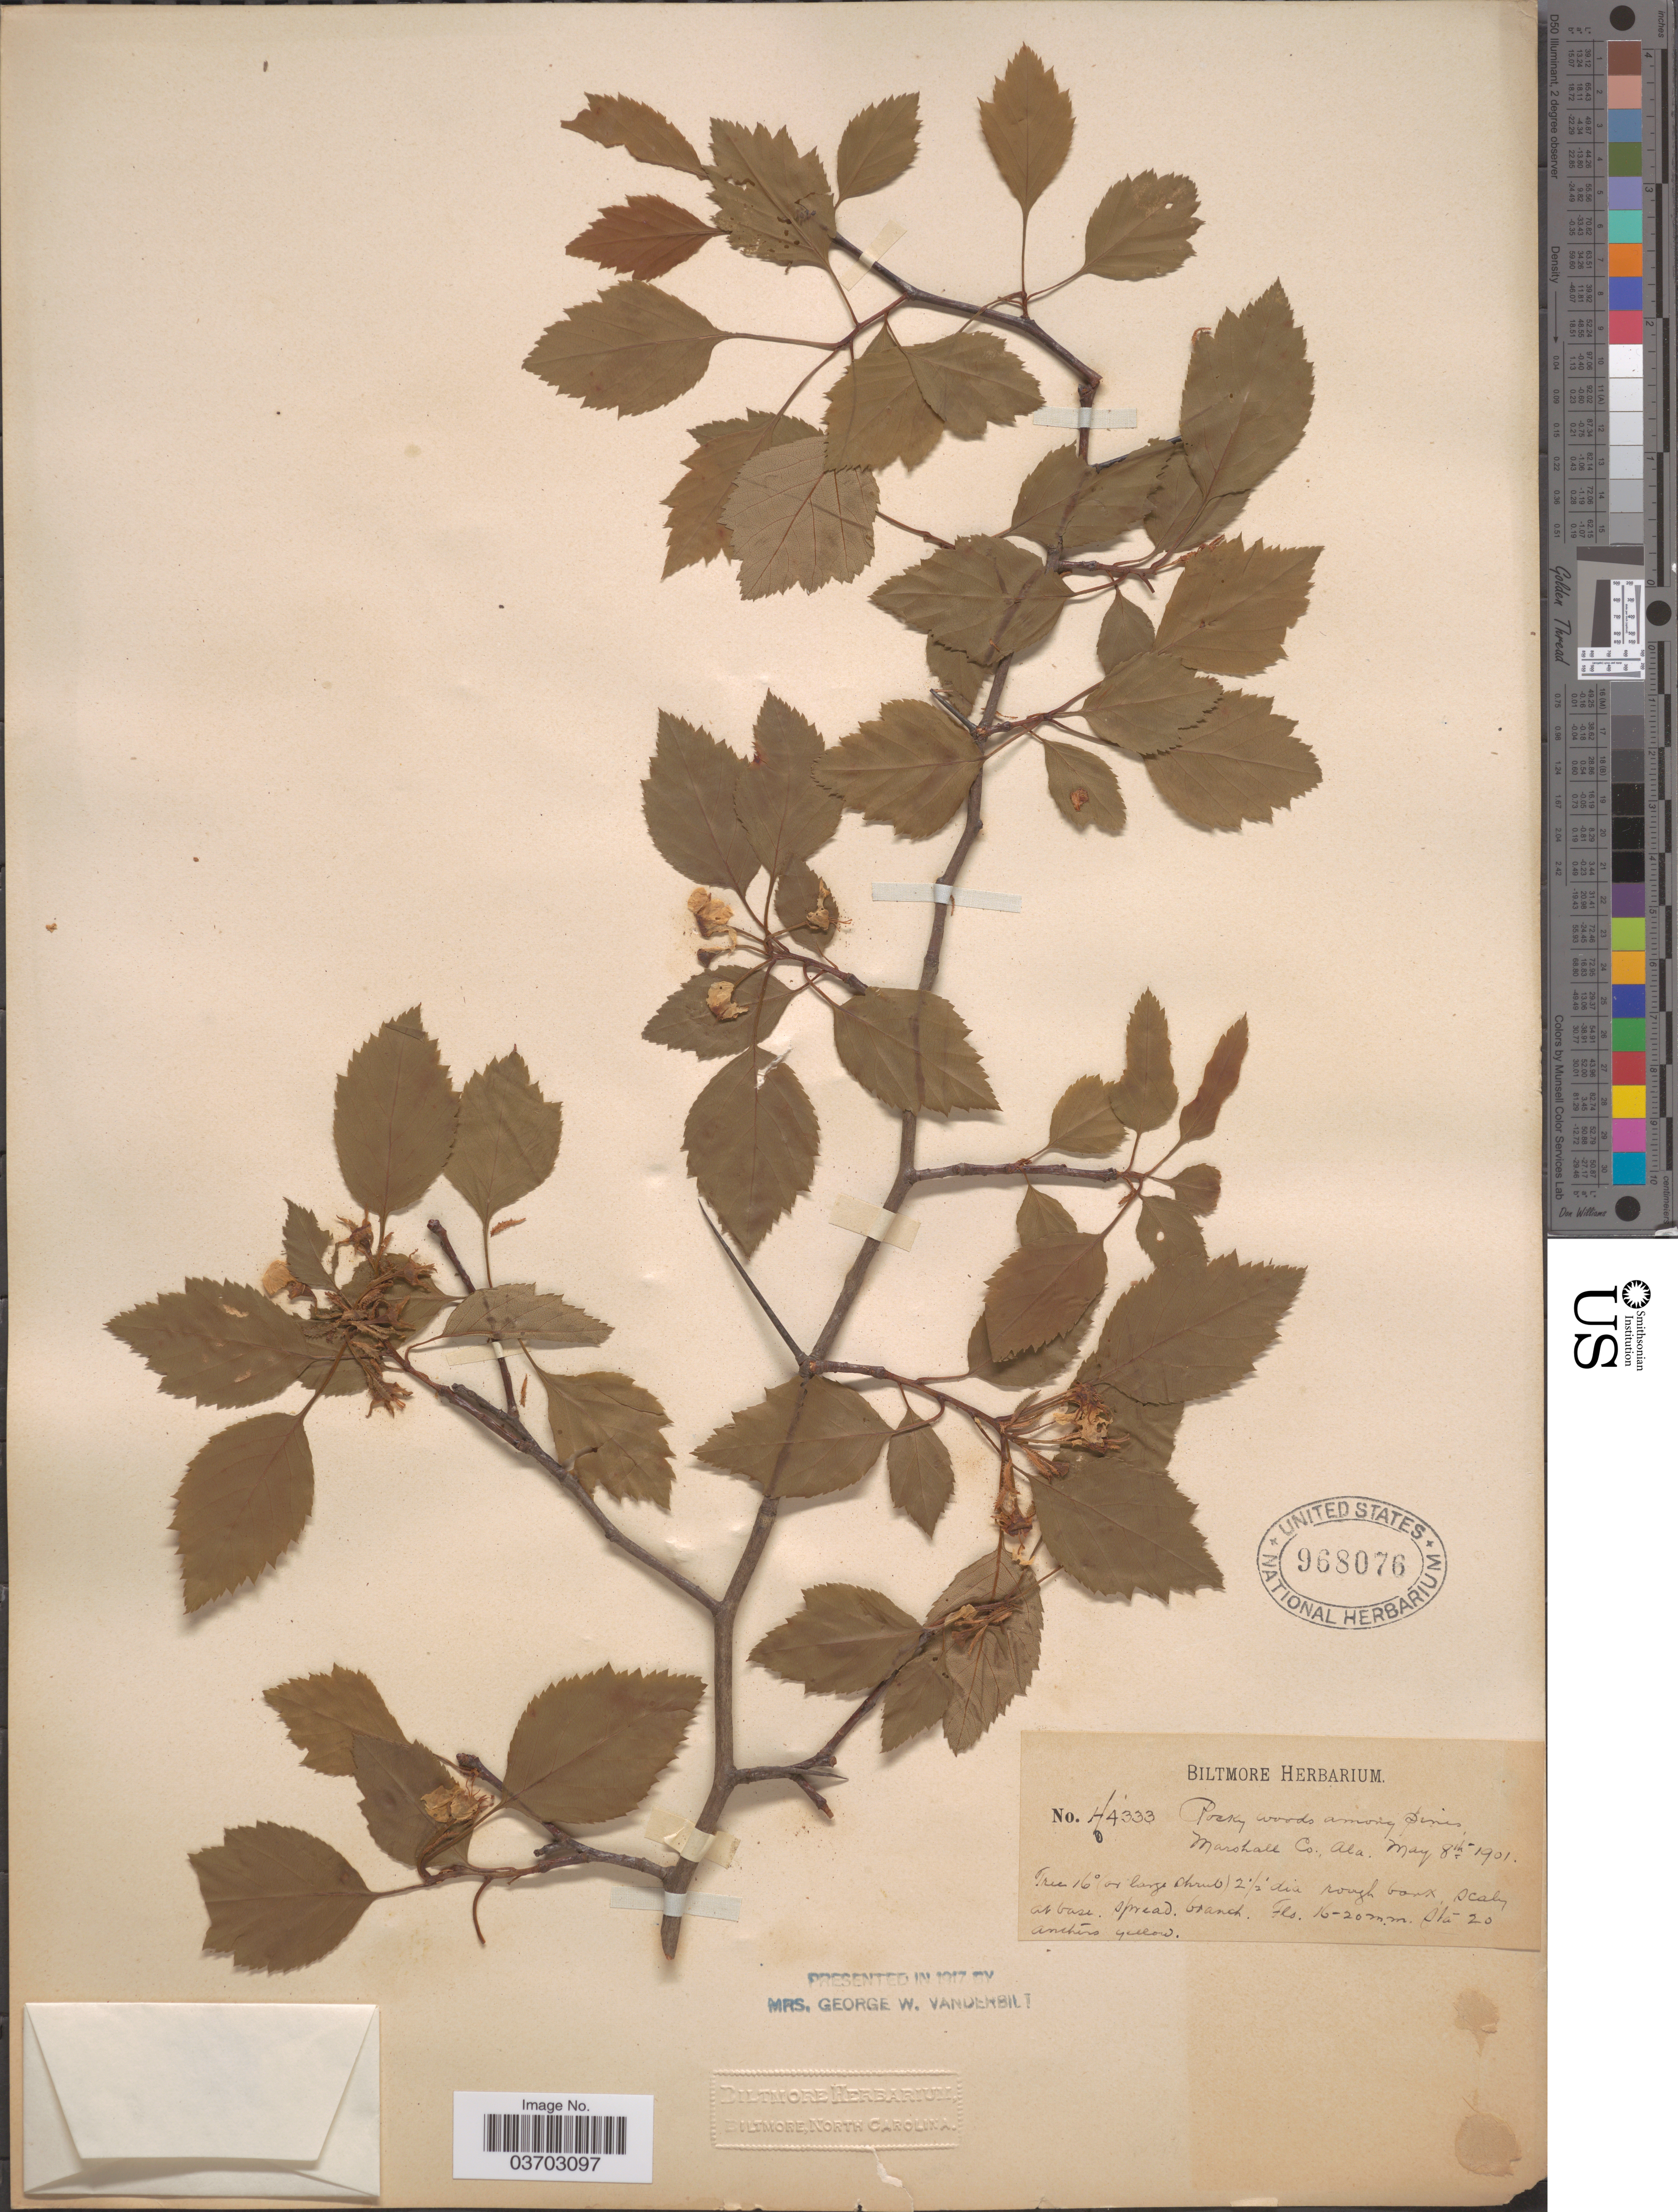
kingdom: Plantae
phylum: Tracheophyta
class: Magnoliopsida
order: Rosales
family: Rosaceae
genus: Crataegus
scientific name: Crataegus sp.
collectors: ex herb. Biltmore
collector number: H4333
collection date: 1901-05-08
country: United States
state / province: Alabama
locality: Marshall Co.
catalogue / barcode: US 968076